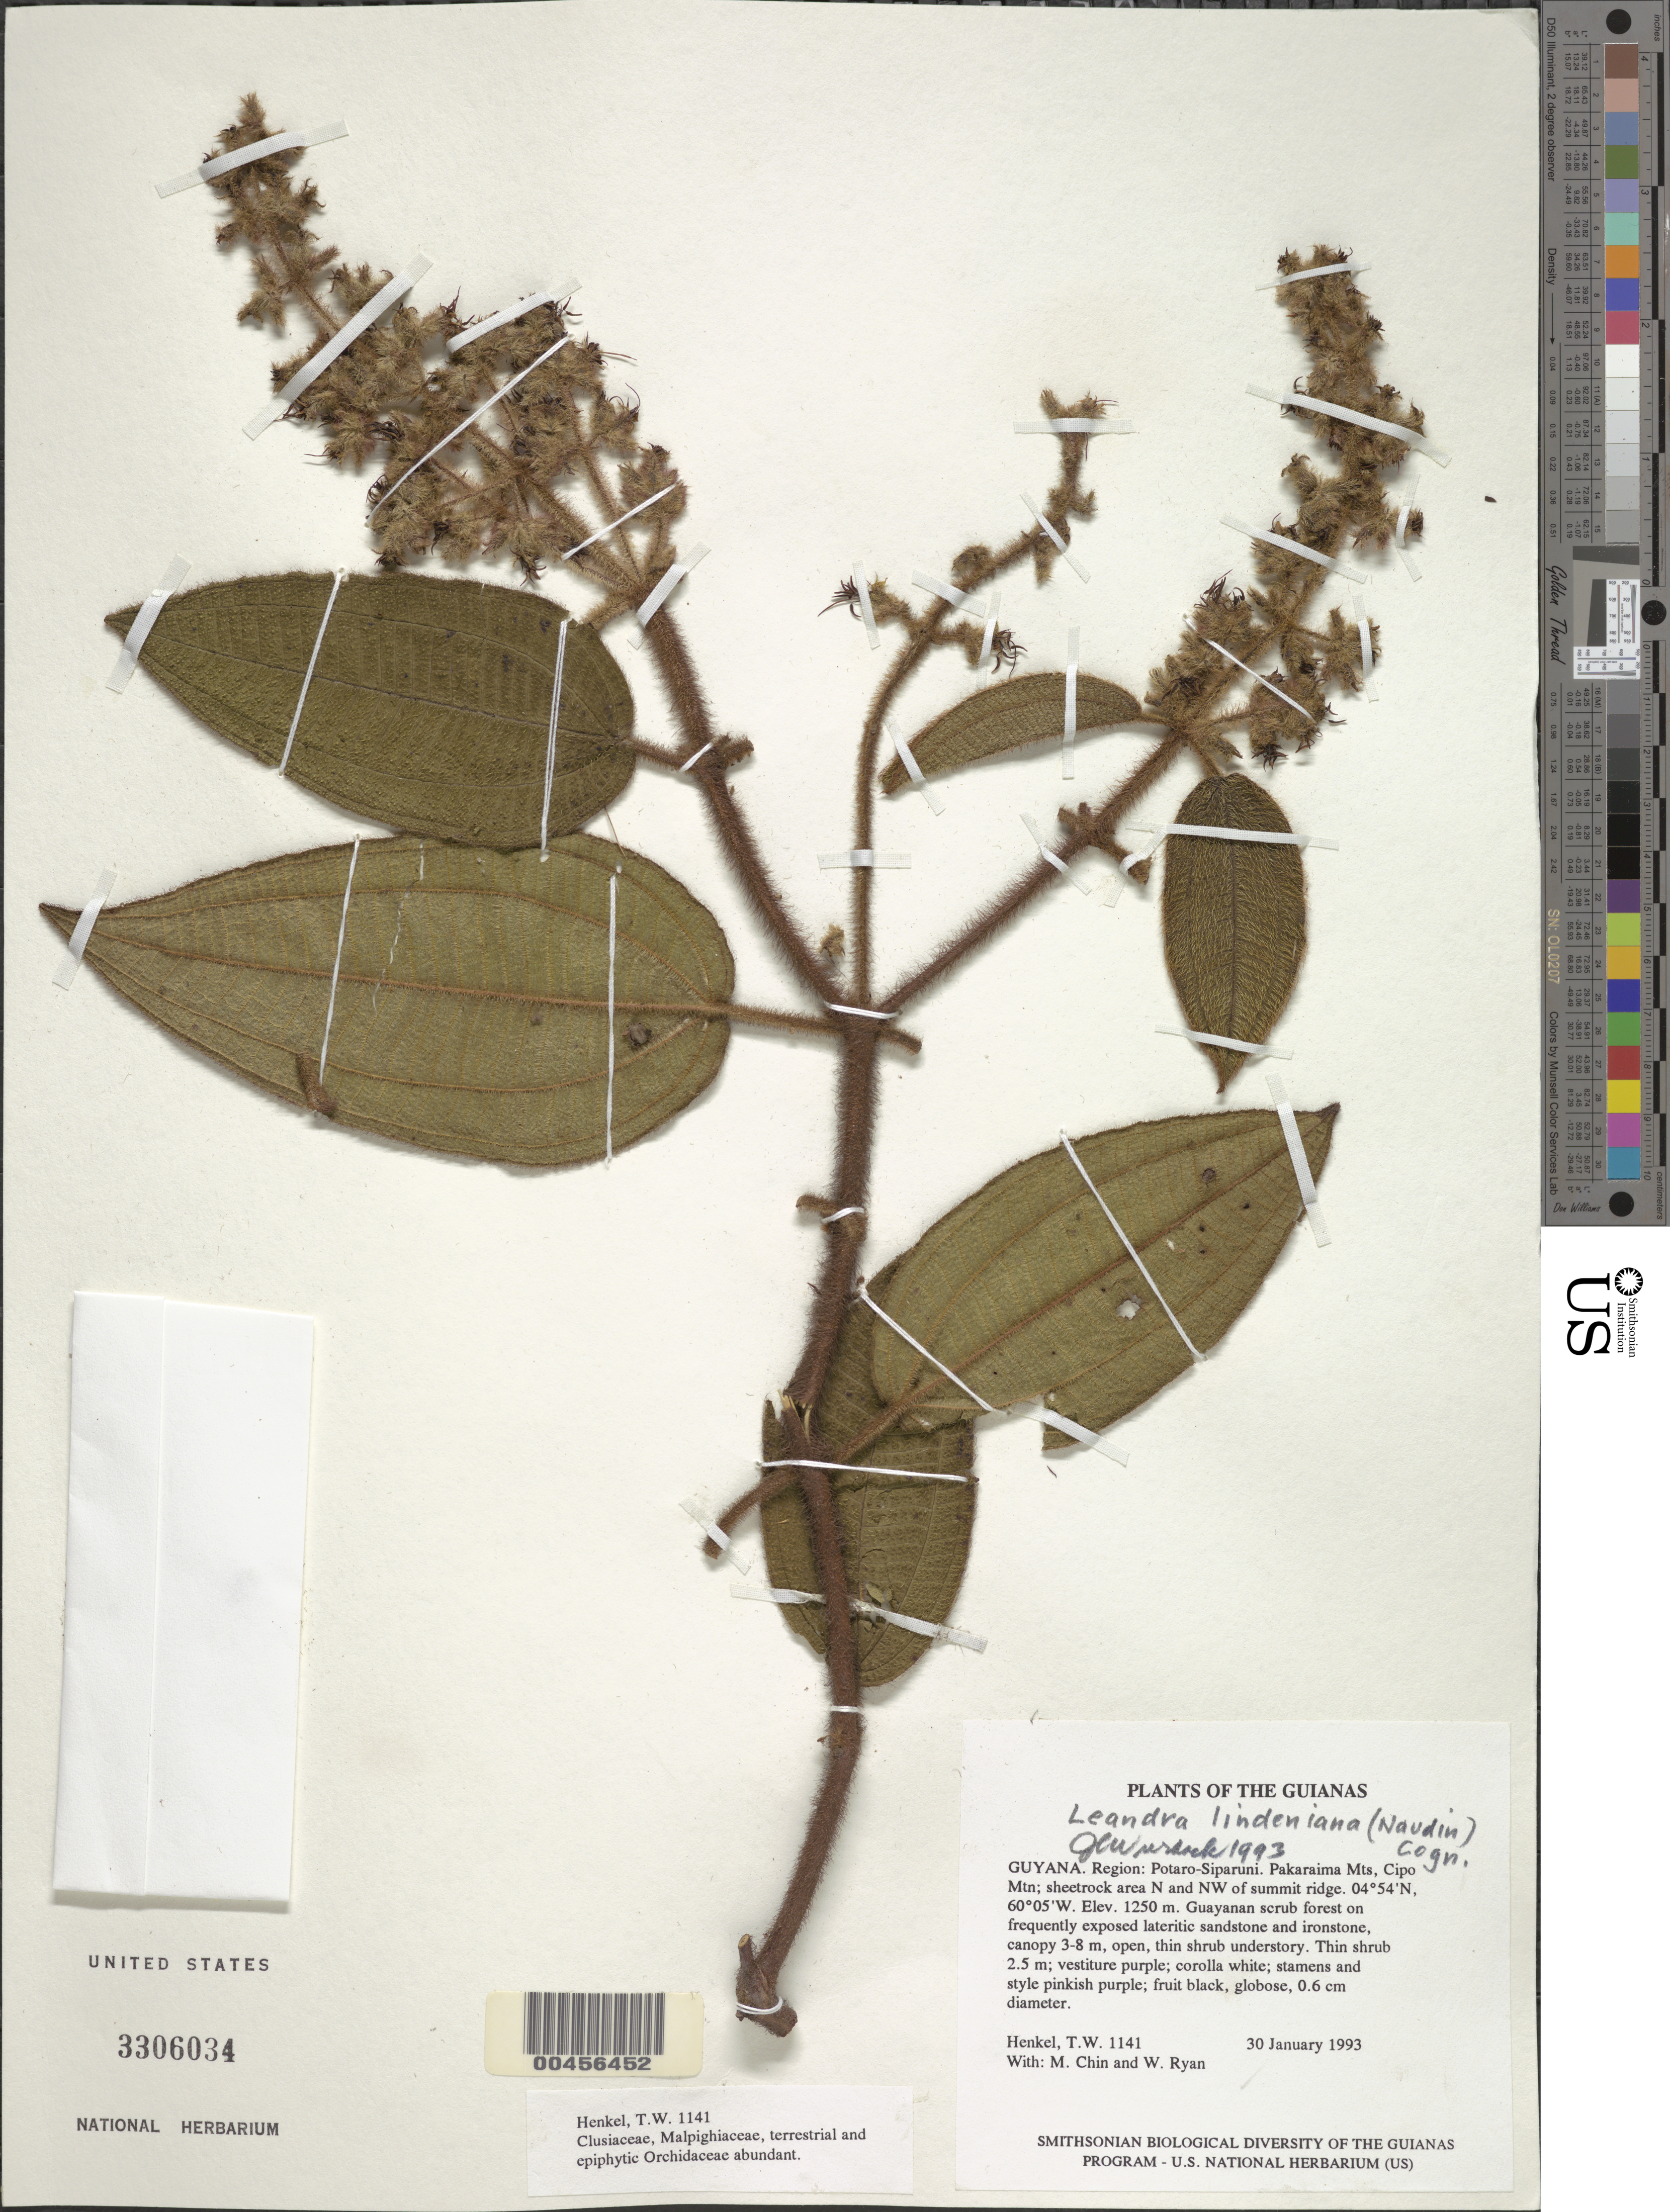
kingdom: Plantae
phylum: Tracheophyta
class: Magnoliopsida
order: Myrtales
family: Melastomataceae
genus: Leandra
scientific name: Leandra lindeniana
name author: (Naudin) Cogn.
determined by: Trojnar, A.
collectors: T. Henkel, M. Chin & W. Ryan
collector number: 1141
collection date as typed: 30 January 1993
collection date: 1993-01-30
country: Guyana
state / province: Potaro-Siparuni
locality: Pakaraima Mts, Cipo Mtn; sheetrock area N and NW of summit ridge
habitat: Guayanan scrub forest on frequently exposed lateritic sandstone and ironstone, canopy 3-8 m, open, thin shrub understory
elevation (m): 1250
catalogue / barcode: US 3306034